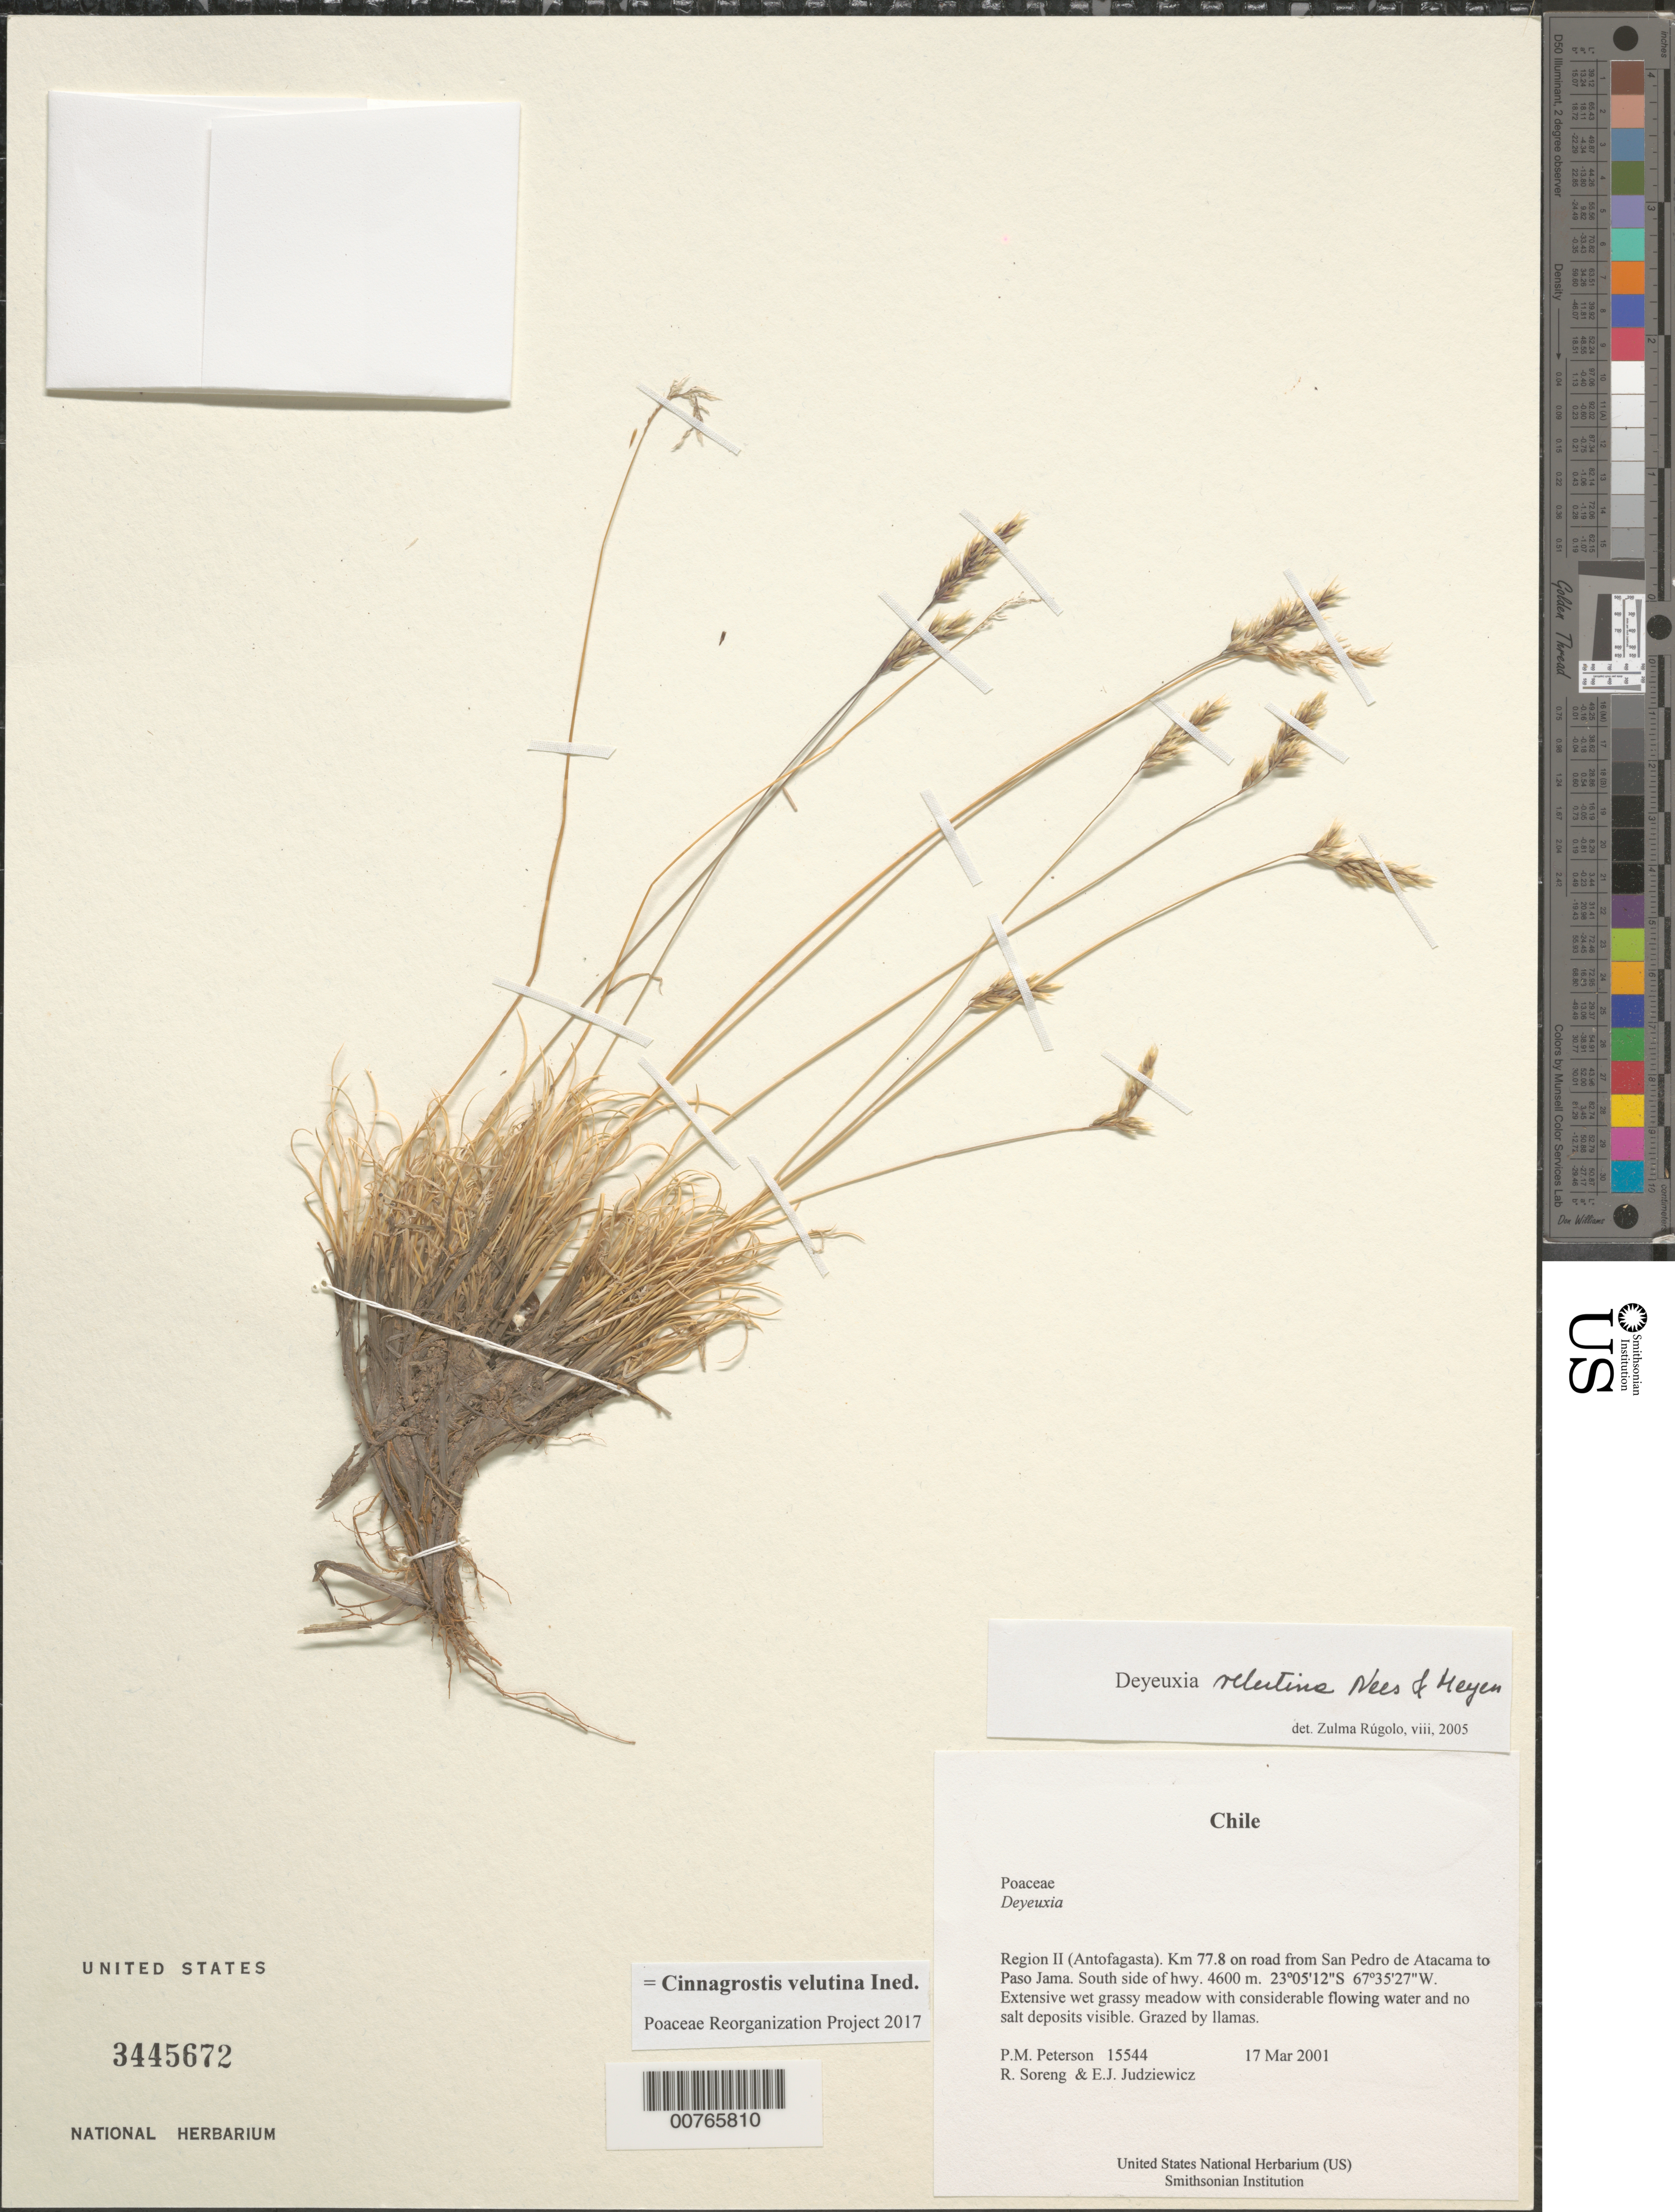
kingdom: Plantae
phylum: Tracheophyta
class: Liliopsida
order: Poales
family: Poaceae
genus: Cinnagrostis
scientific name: Cinnagrostis velutina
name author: (Nees & Meyen) P.M. Peterson et al.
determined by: Poaceae Reorganization Project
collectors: P. M. Peterson, R. J. Soreng & E. J. Judziewicz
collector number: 15544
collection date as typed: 17 Mar 2001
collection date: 2001-03-17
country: Chile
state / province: Antofagasta (II)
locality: Km 77.8 on road from San Pedro de Atacama to Paso Jama. South side of hwy.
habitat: Extensive wet grassy meadow with considerable flowing water and no salt deposits visible. Grazed by llamas.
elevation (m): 4600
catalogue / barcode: US 3445672